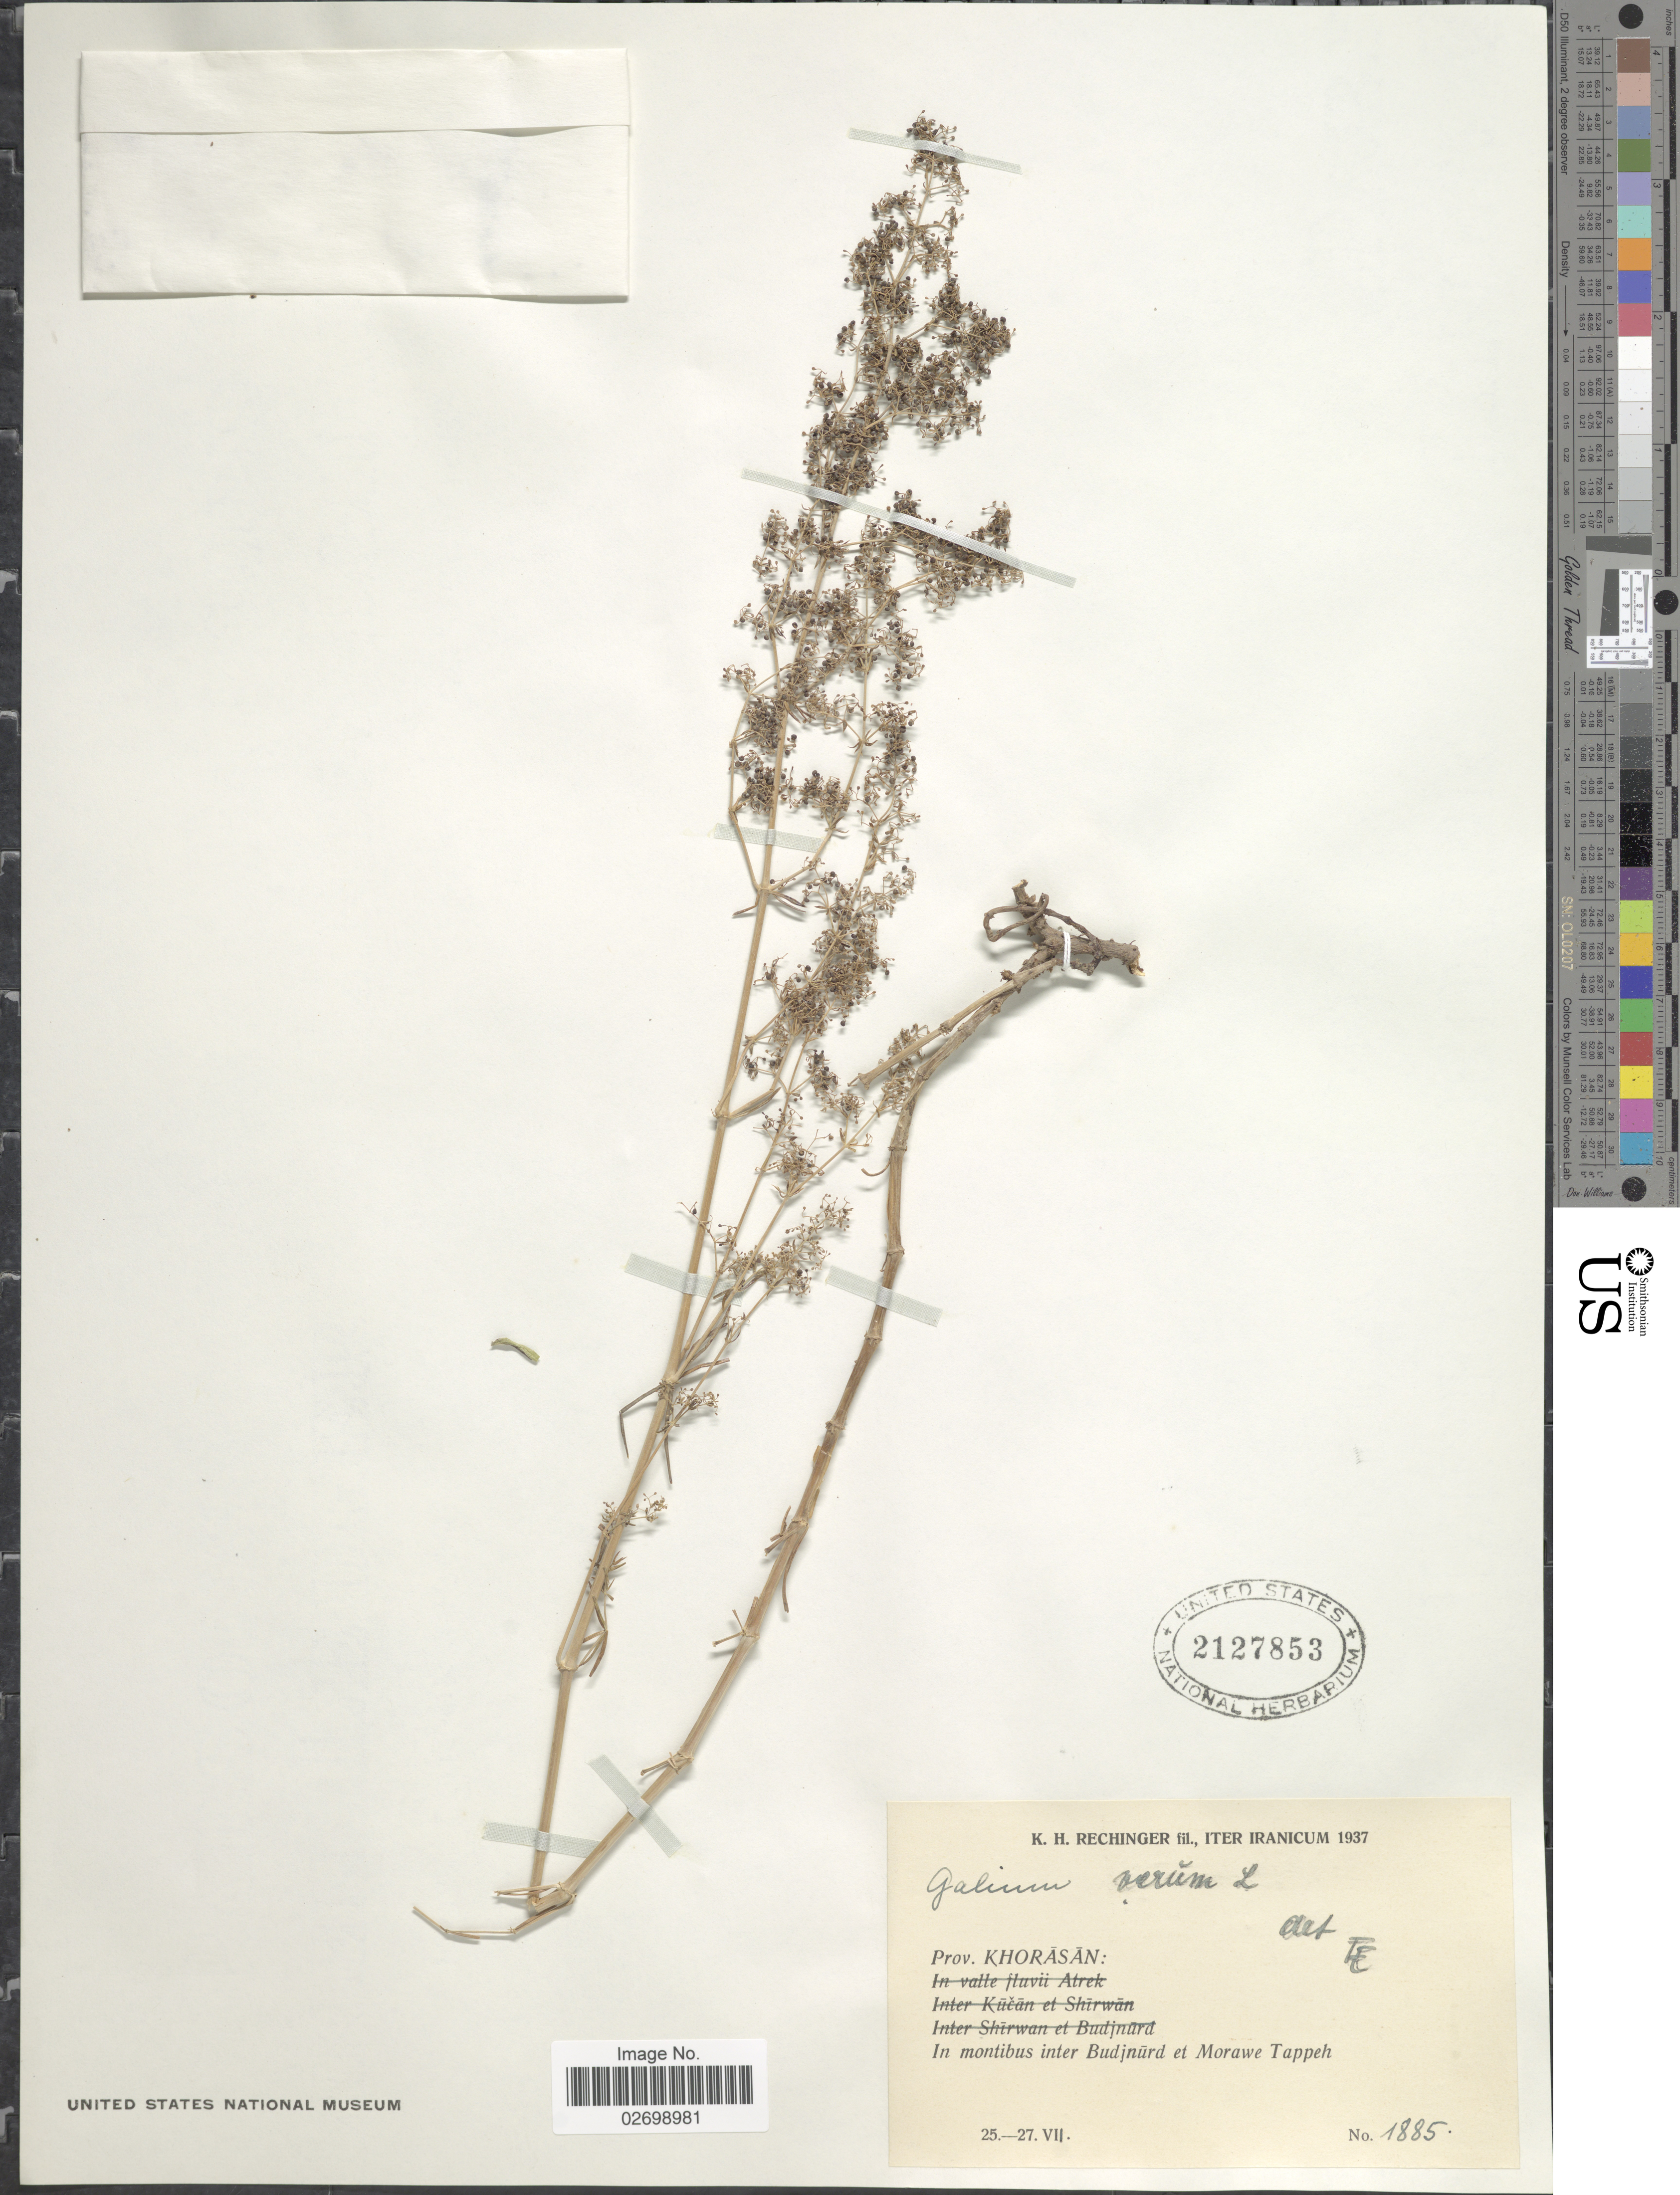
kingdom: Plantae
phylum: Tracheophyta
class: Magnoliopsida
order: Gentianales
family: Rubiaceae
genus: Galium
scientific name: Galium verum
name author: L.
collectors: K. H. Rechinger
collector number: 1885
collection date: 1937-07-25/1937-07-27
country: Iran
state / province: Khorasan [obsolete]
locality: In montibus inter Budjnurd et Morawe Tappeh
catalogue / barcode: US 2127853